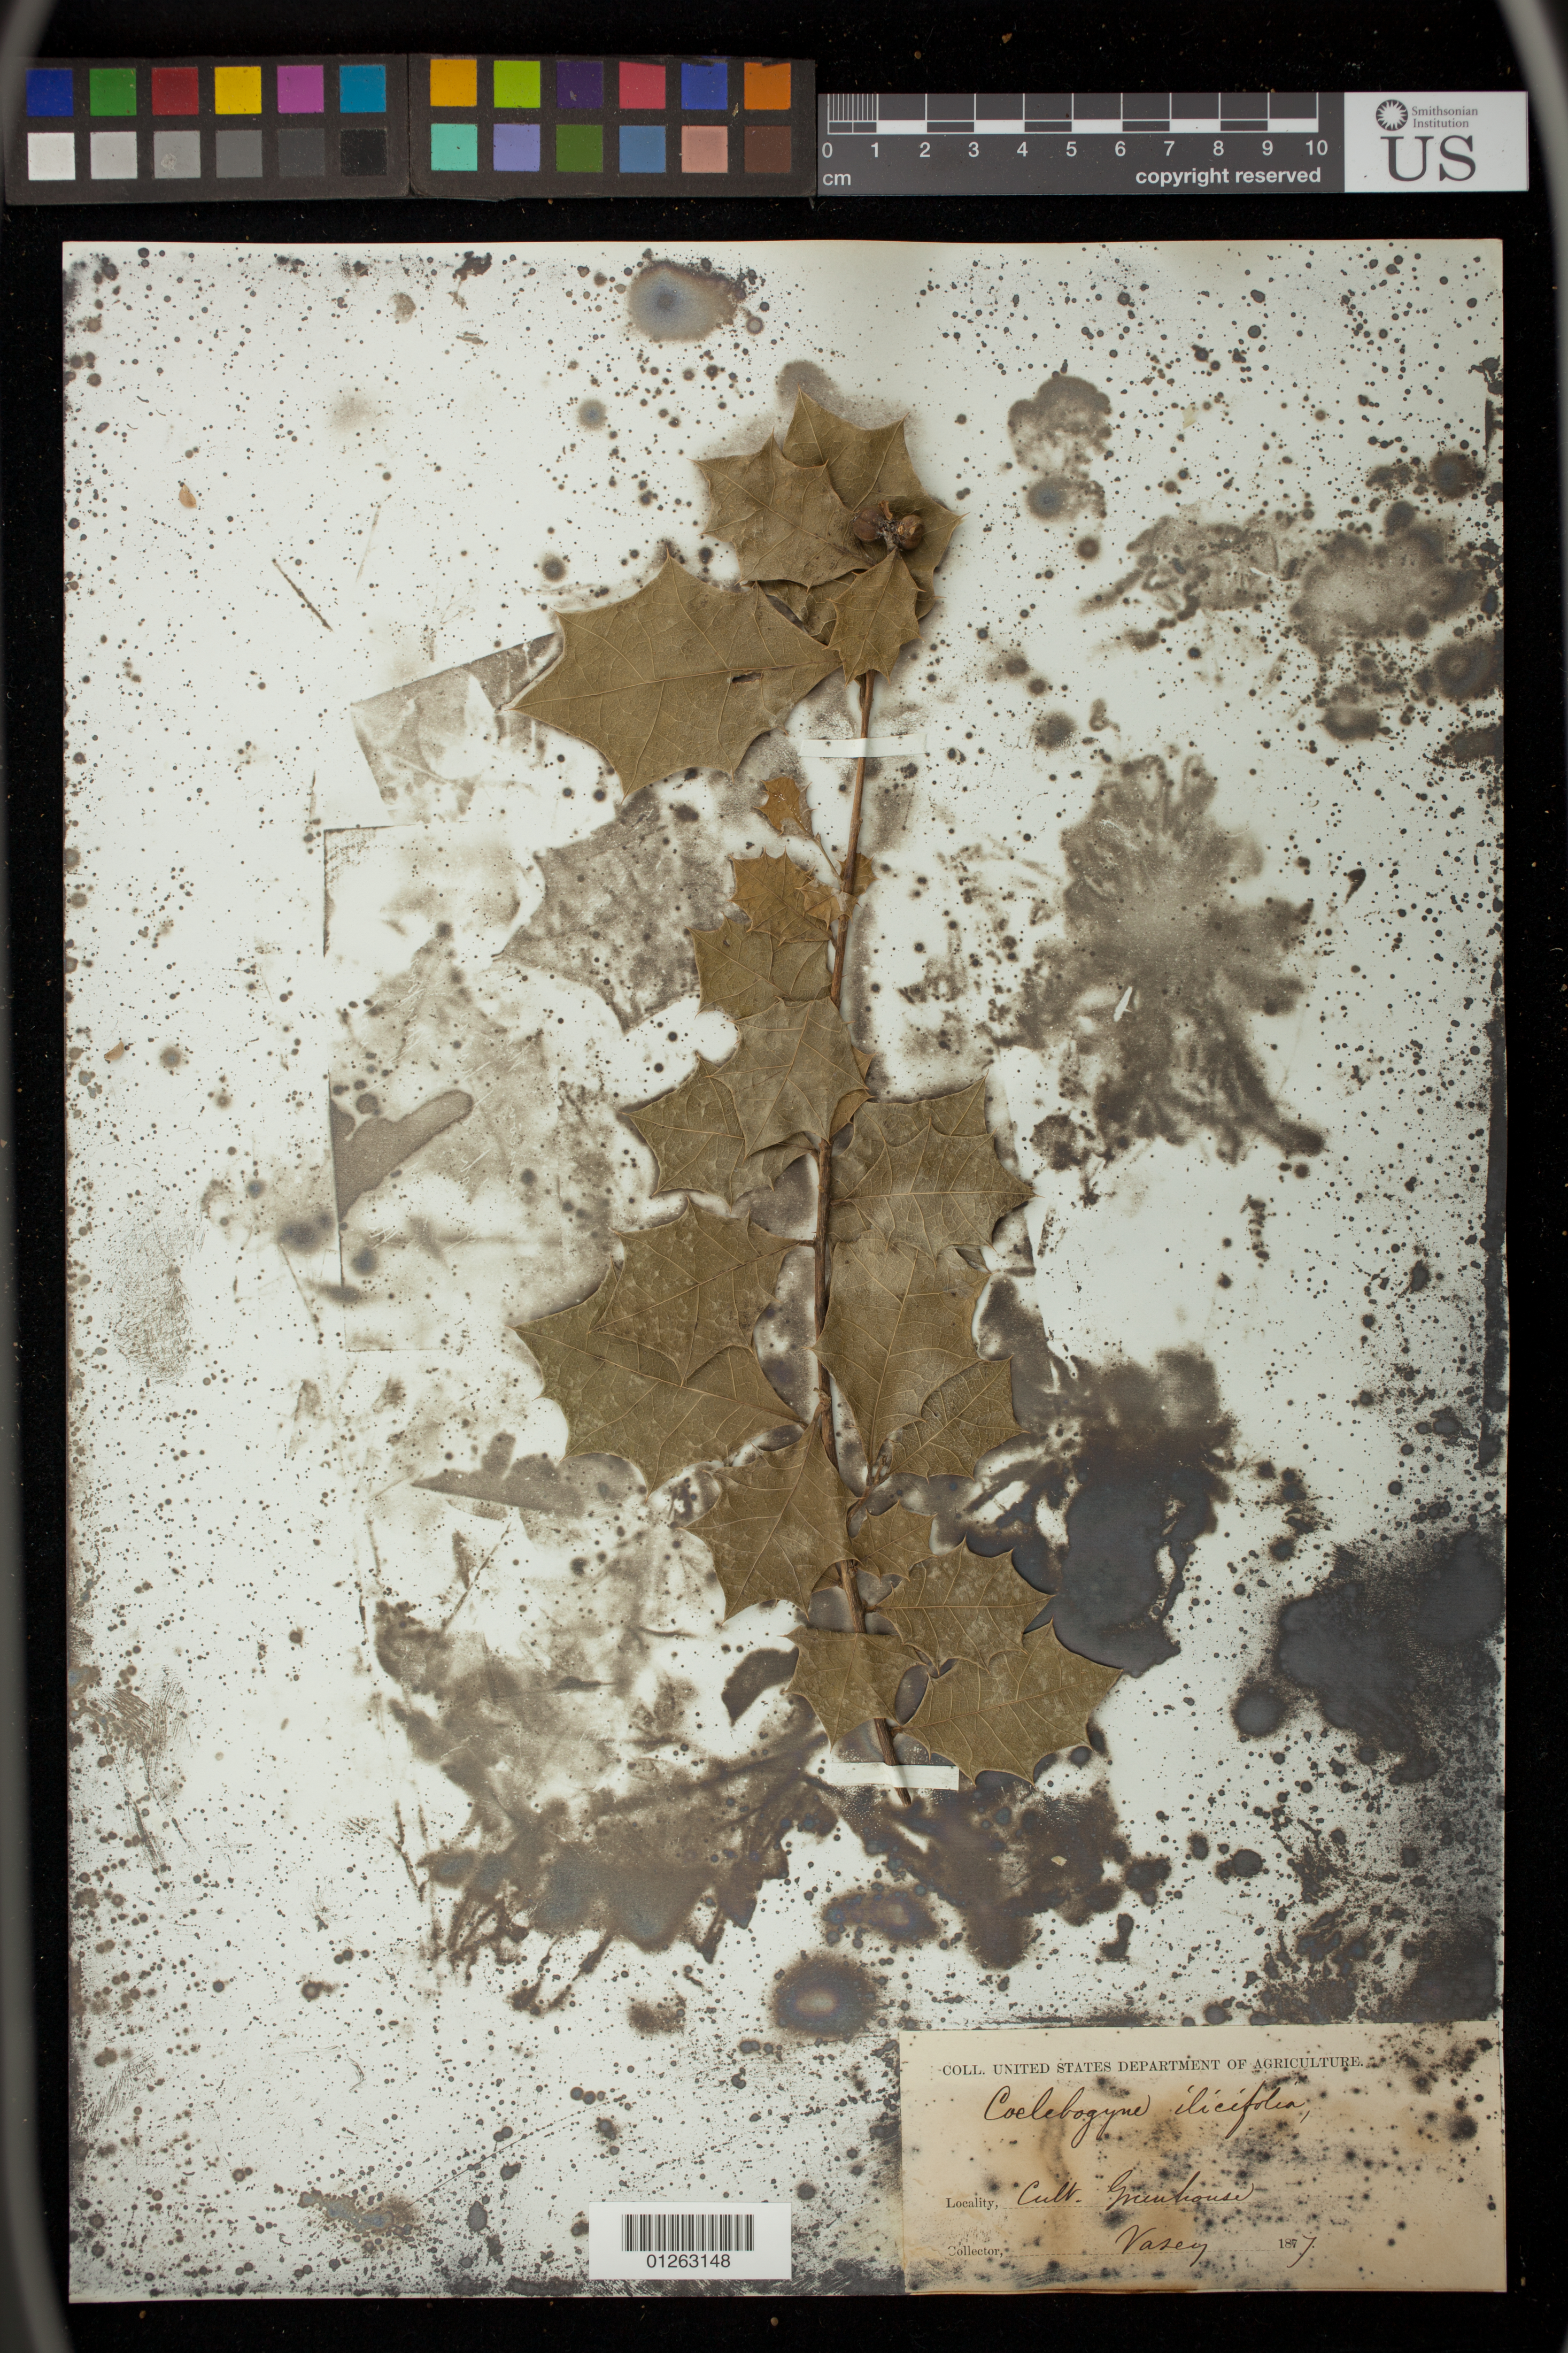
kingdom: Plantae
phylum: Tracheophyta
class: Magnoliopsida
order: Malpighiales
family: Euphorbiaceae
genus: Alchornea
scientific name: Alchornea ilicifolia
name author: (Js. Sm.) Müll. Arg.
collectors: G. Vasey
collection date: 1877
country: United States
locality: Cult. Greenhouse